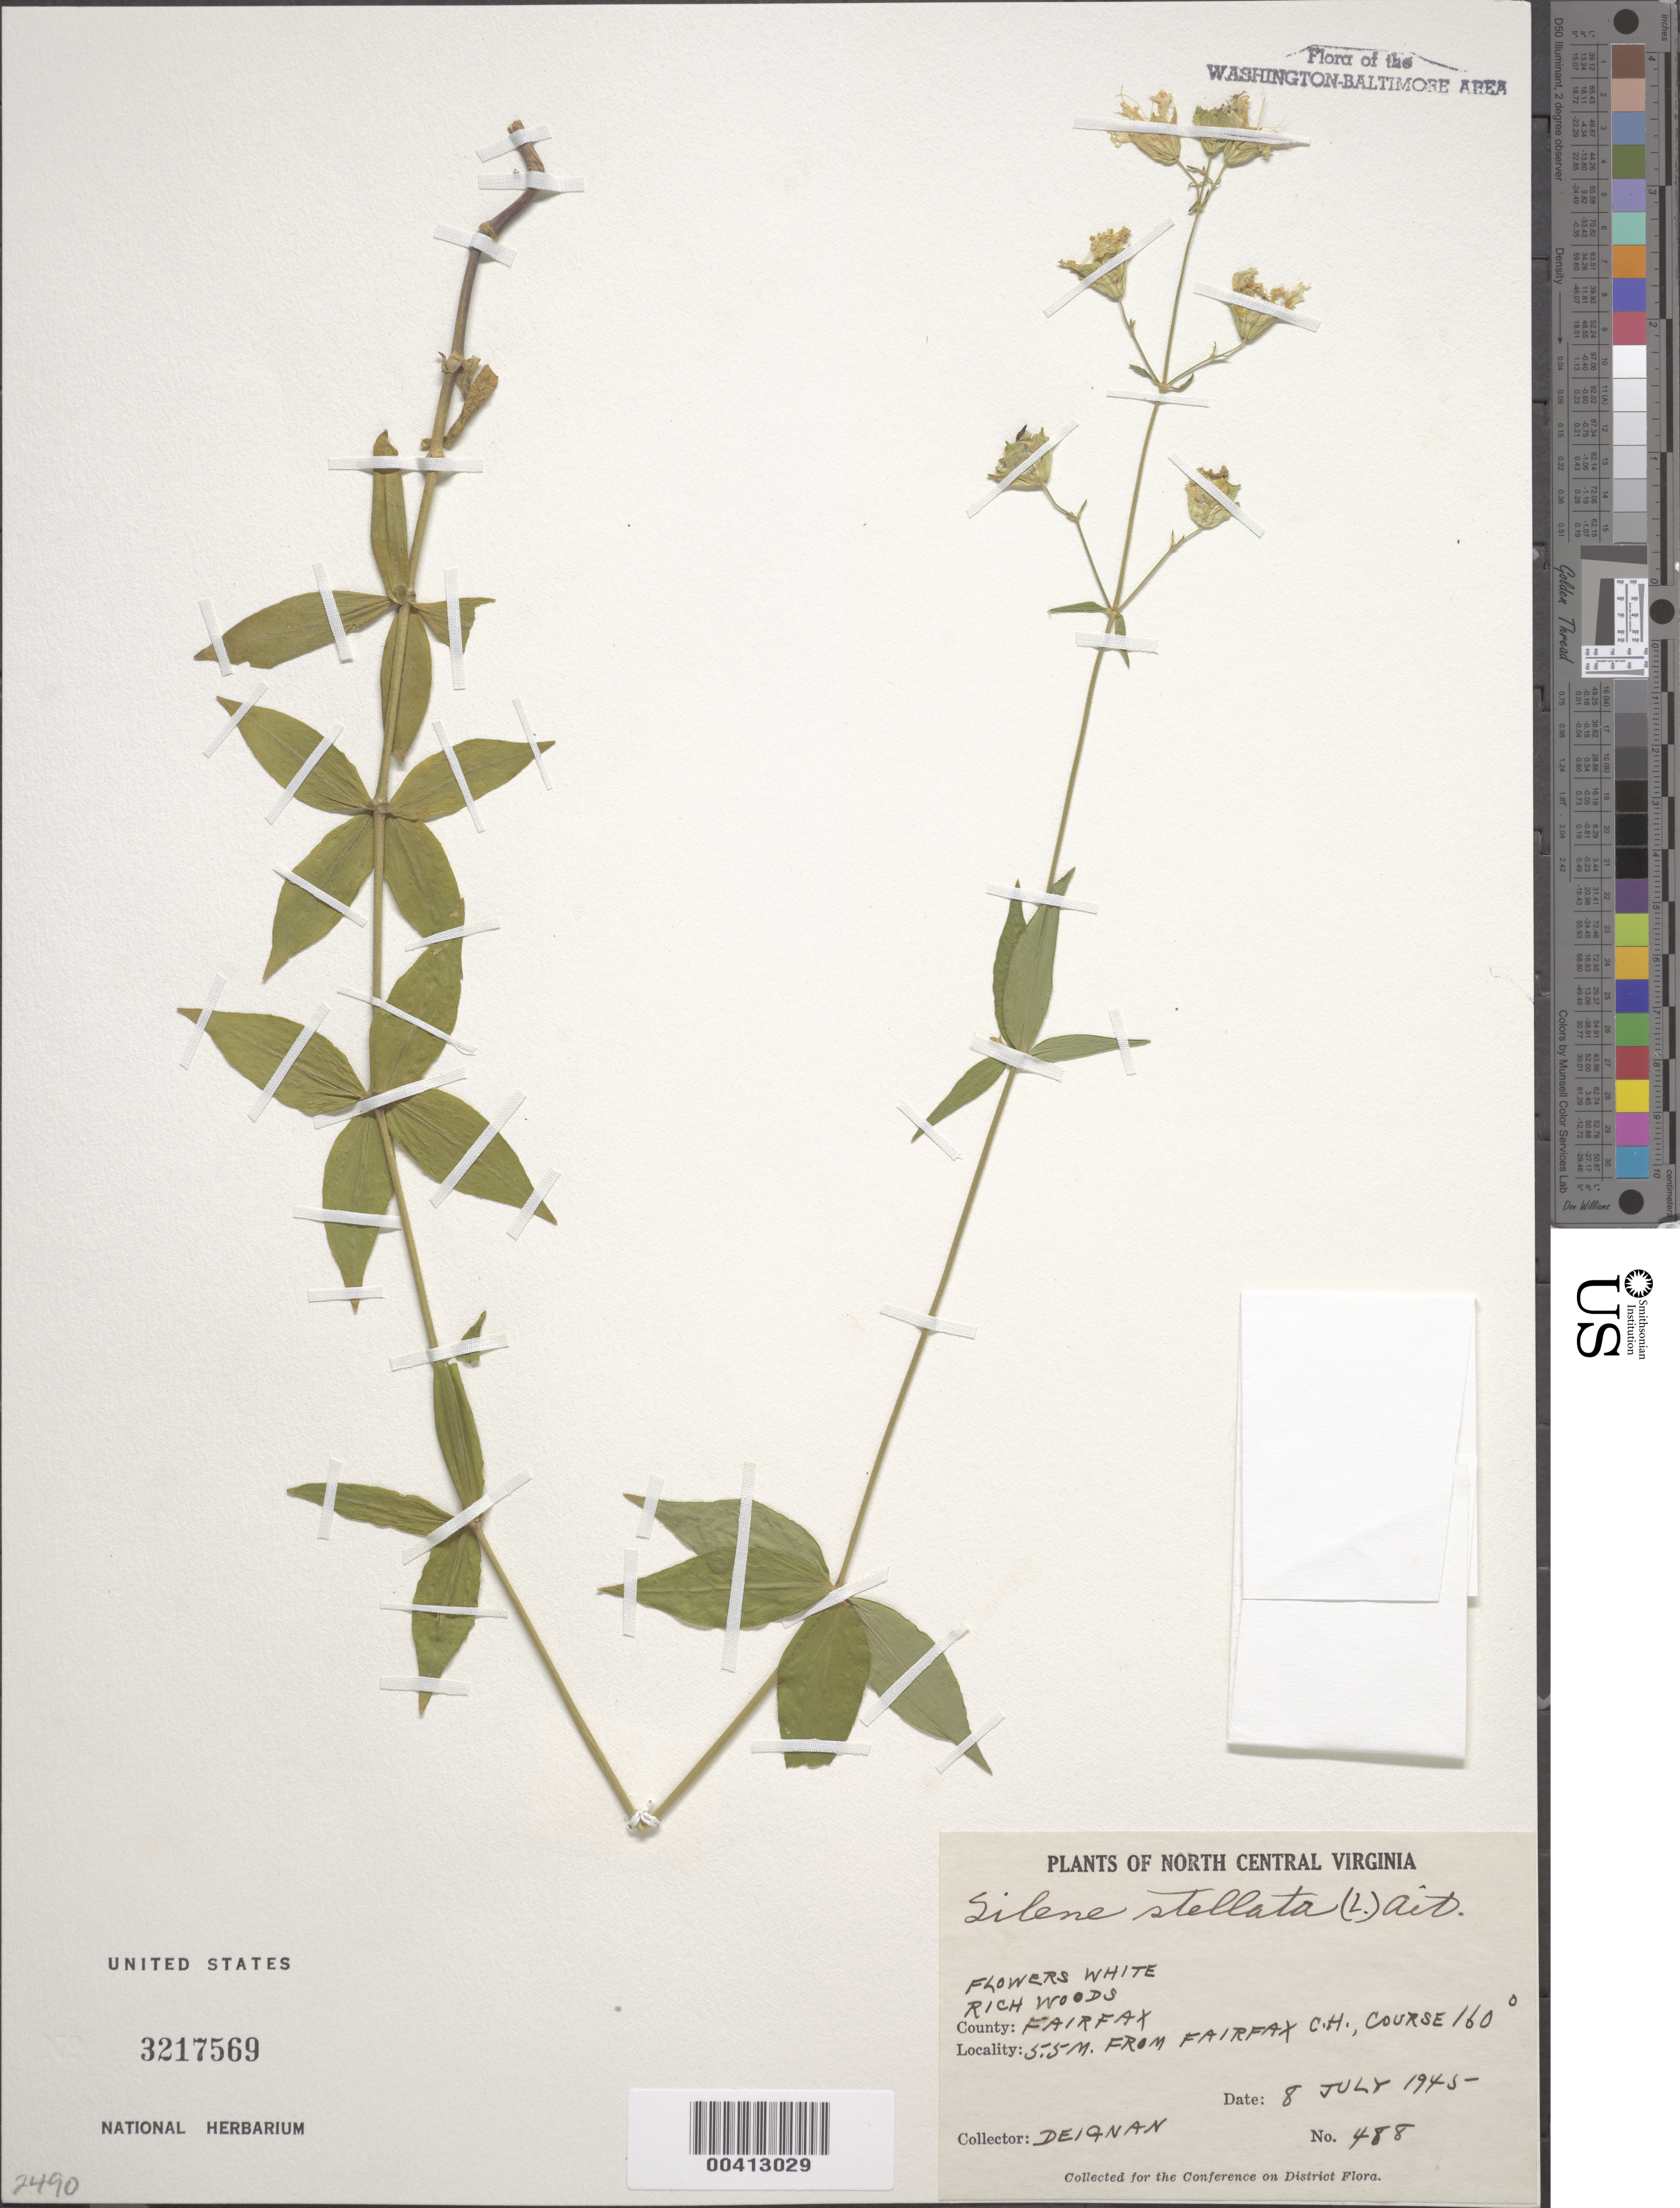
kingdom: Plantae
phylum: Tracheophyta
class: Magnoliopsida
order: Caryophyllales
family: Caryophyllaceae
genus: Silene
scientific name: Silene stellata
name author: (L.) Coyte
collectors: H. Deignan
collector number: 488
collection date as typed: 08 Jul 1945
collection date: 1945-07-08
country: United States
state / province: Virginia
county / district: Fairfax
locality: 5.5 Miles from Fairfax County Courthouse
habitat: Rich woods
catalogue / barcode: US 3217569